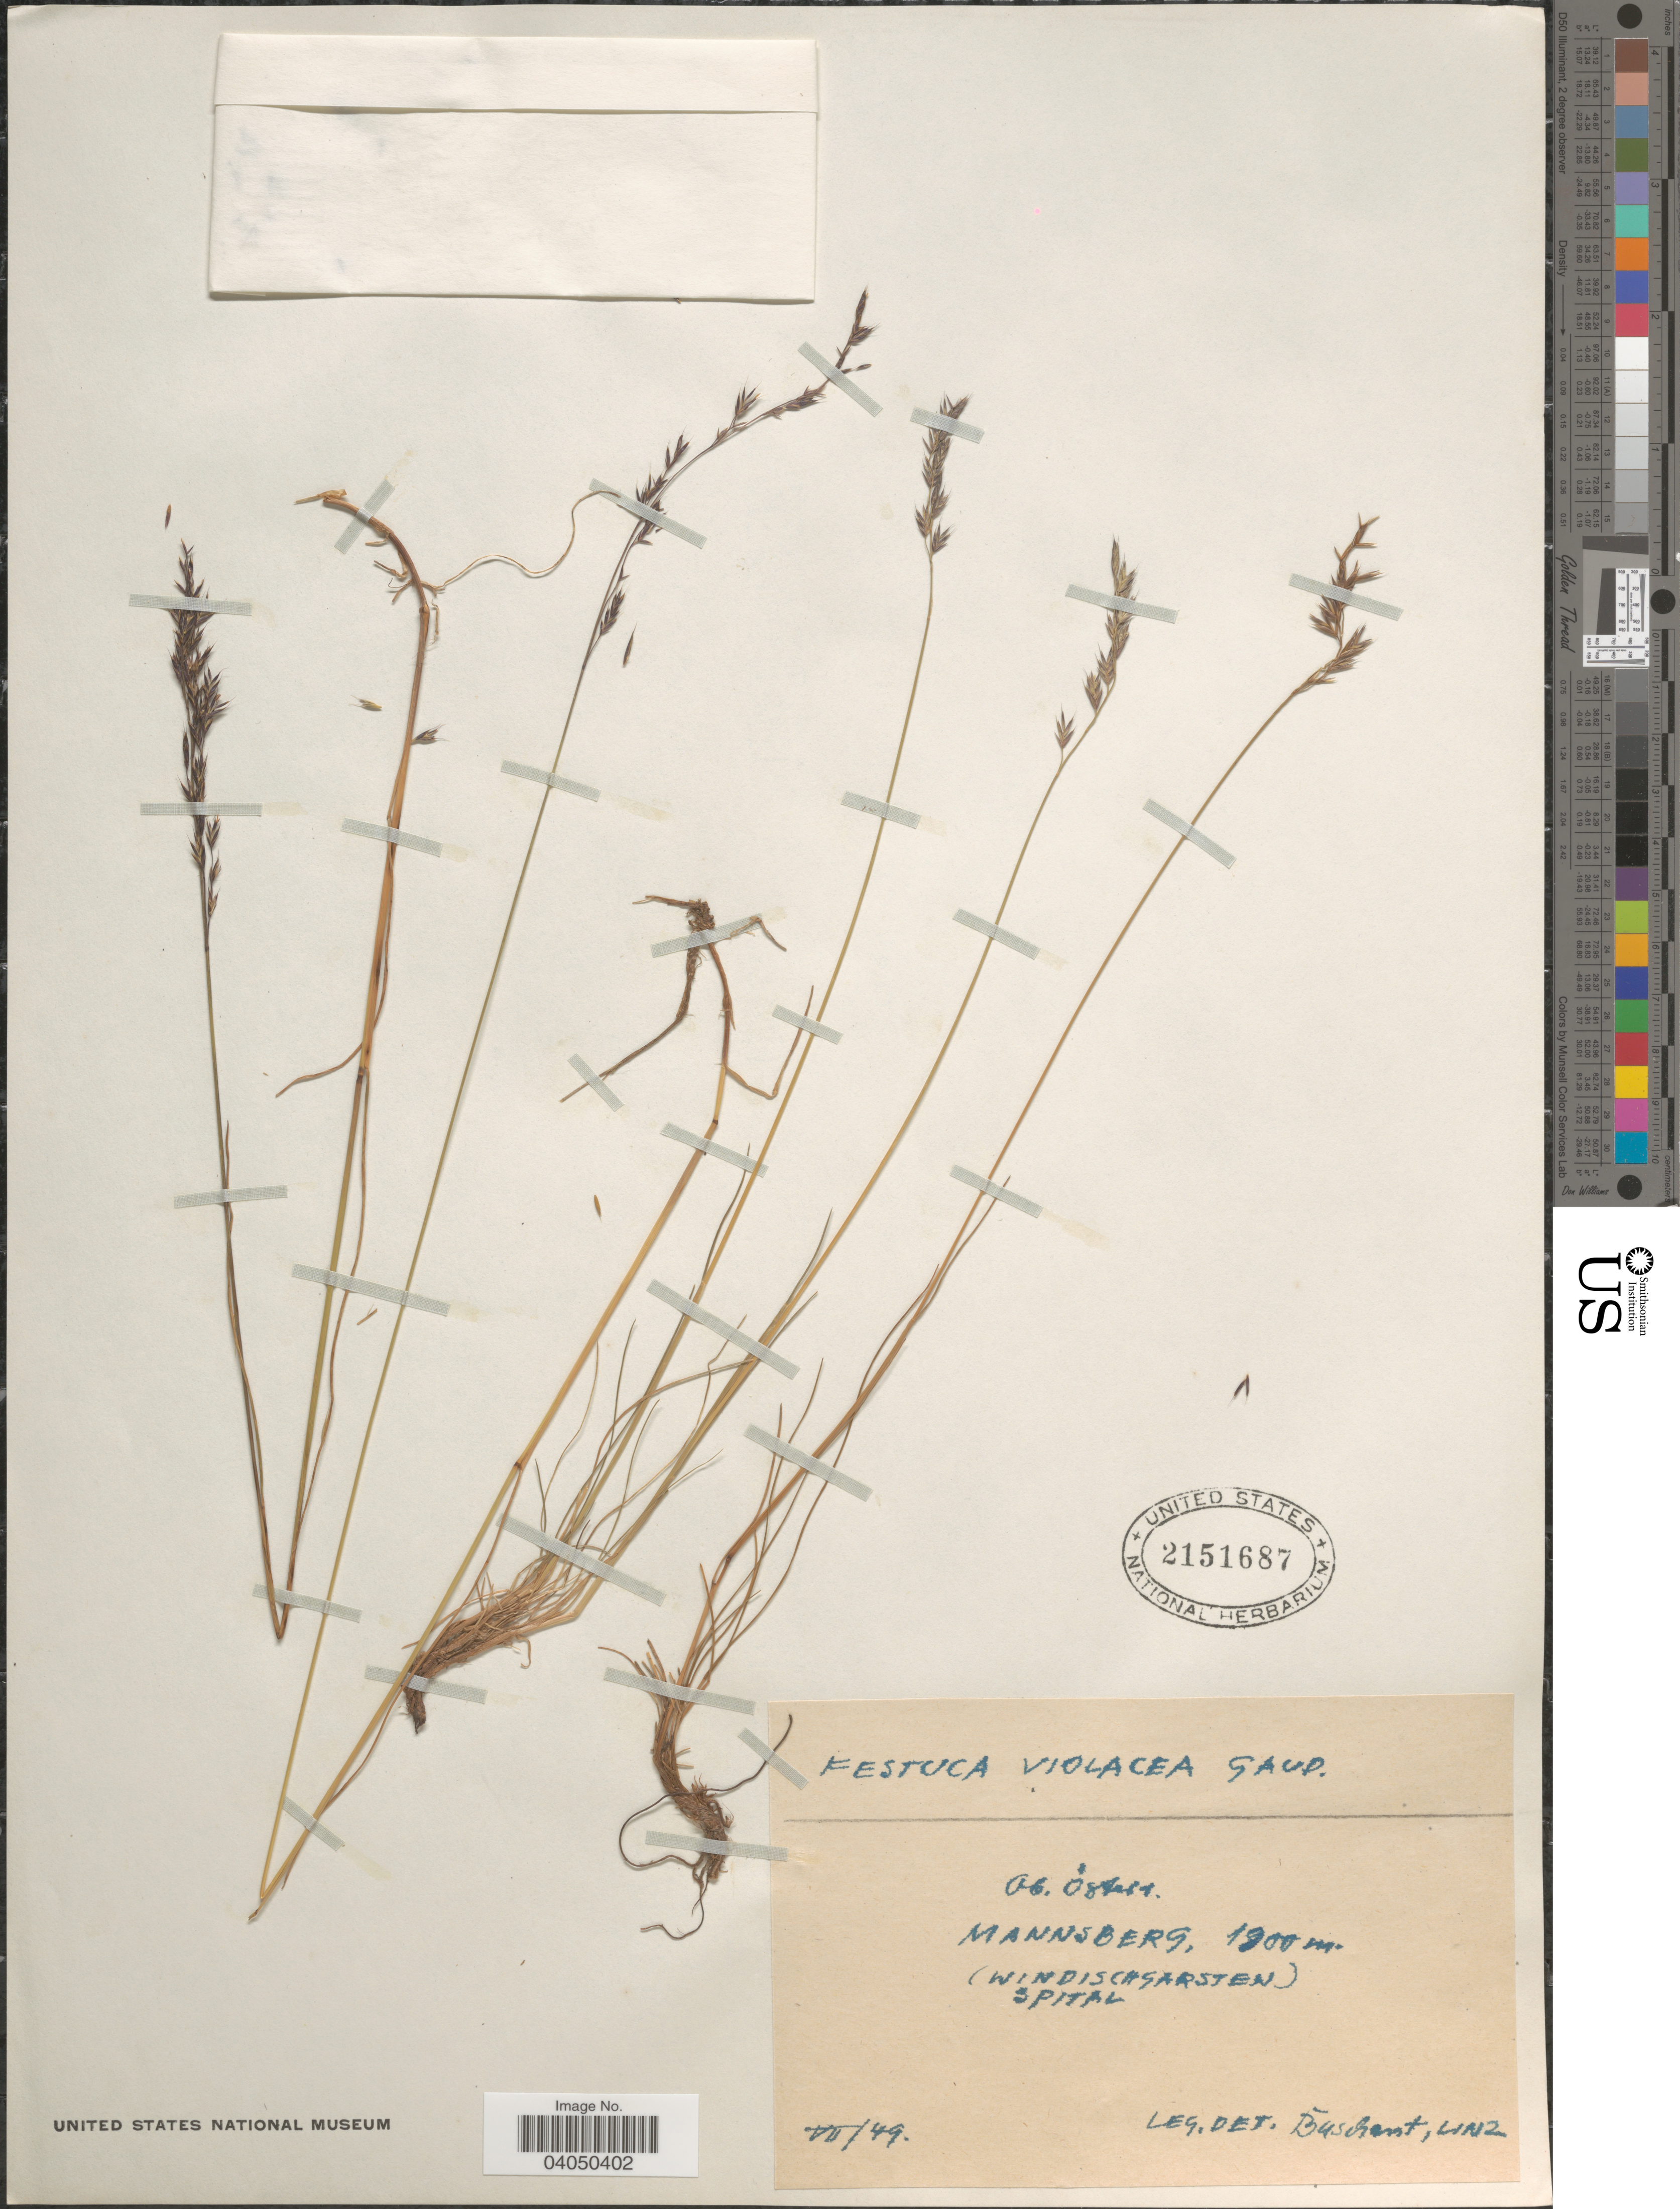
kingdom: Plantae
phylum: Tracheophyta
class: Liliopsida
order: Poales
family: Poaceae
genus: Festuca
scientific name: Festuca violacea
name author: Gaudin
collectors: Buschant & Linz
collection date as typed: Transcribed d/m/y: /7/49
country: Austria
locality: Mannsberg (Windischgarsten) Spital.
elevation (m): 1900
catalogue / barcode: US 2151687